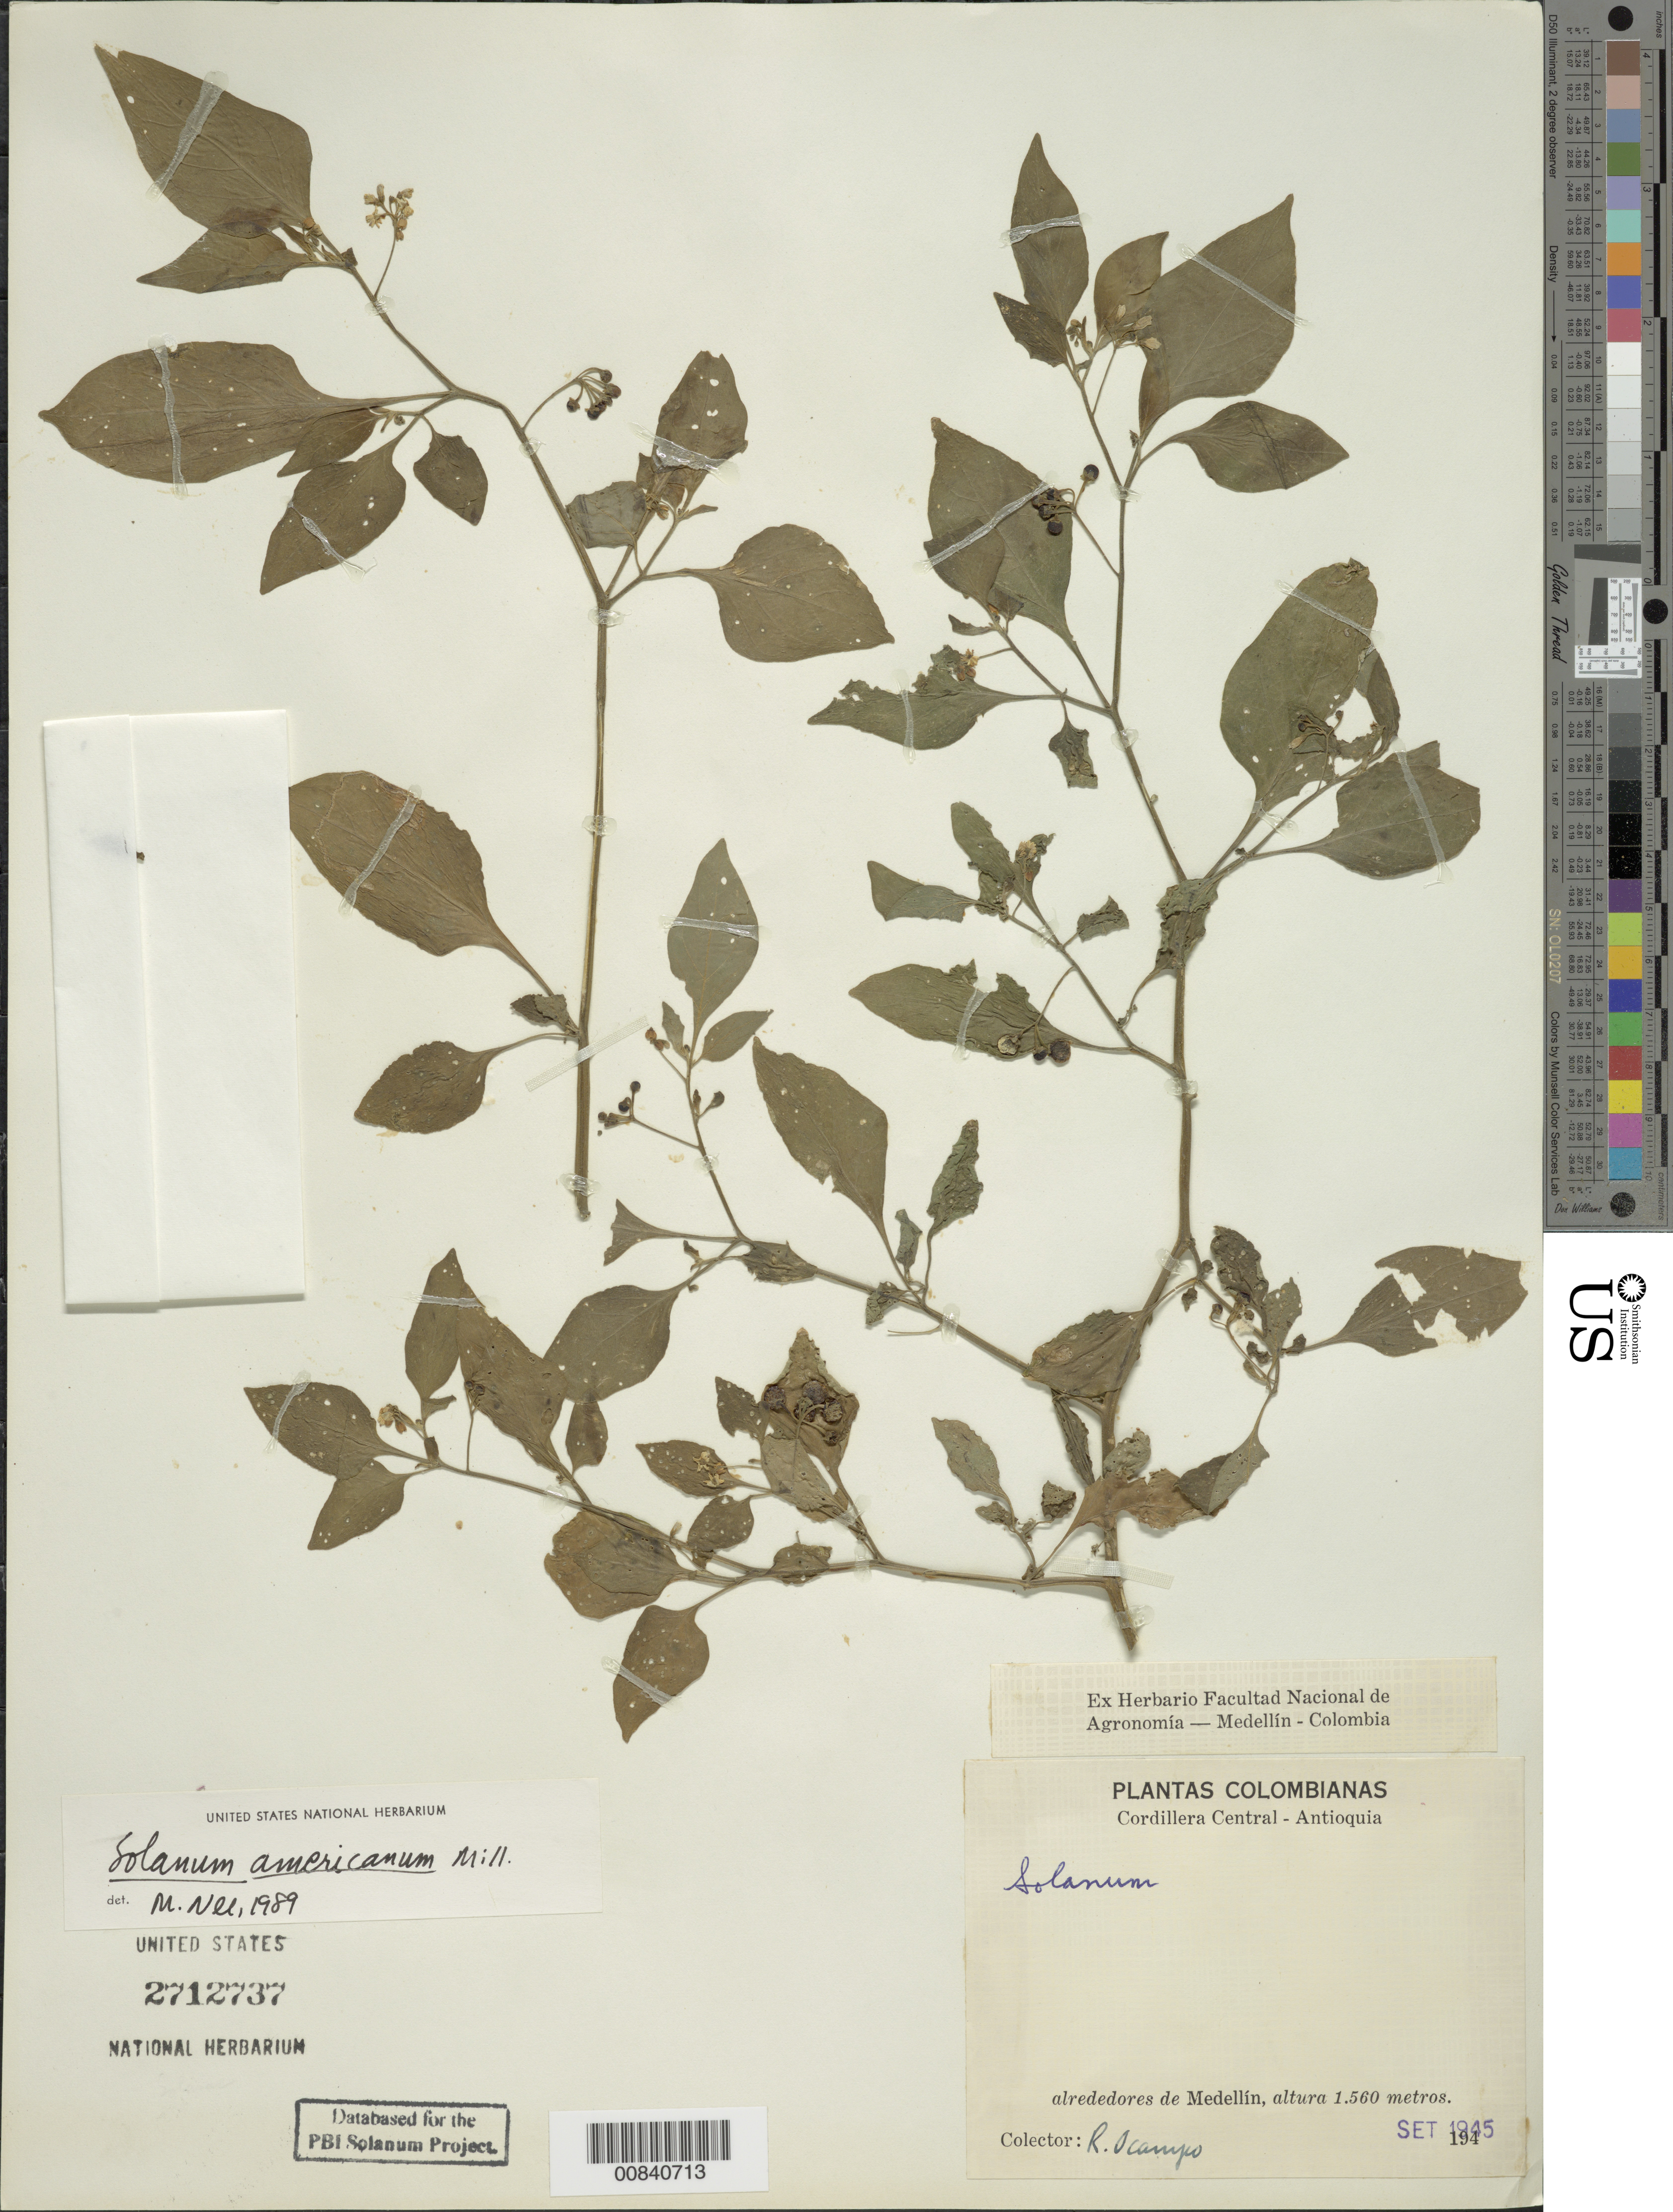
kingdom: Plantae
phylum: Tracheophyta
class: Magnoliopsida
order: Solanales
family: Solanaceae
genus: Solanum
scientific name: Solanum americanum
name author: Mill.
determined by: Nee, Michael H.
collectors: R. Ocanyo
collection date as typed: Sep 1945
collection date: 1945-09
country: Colombia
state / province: Antioquia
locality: Cordillera Central- Antioquia. Alrededores de Medellin.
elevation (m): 1560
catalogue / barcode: US 2712737